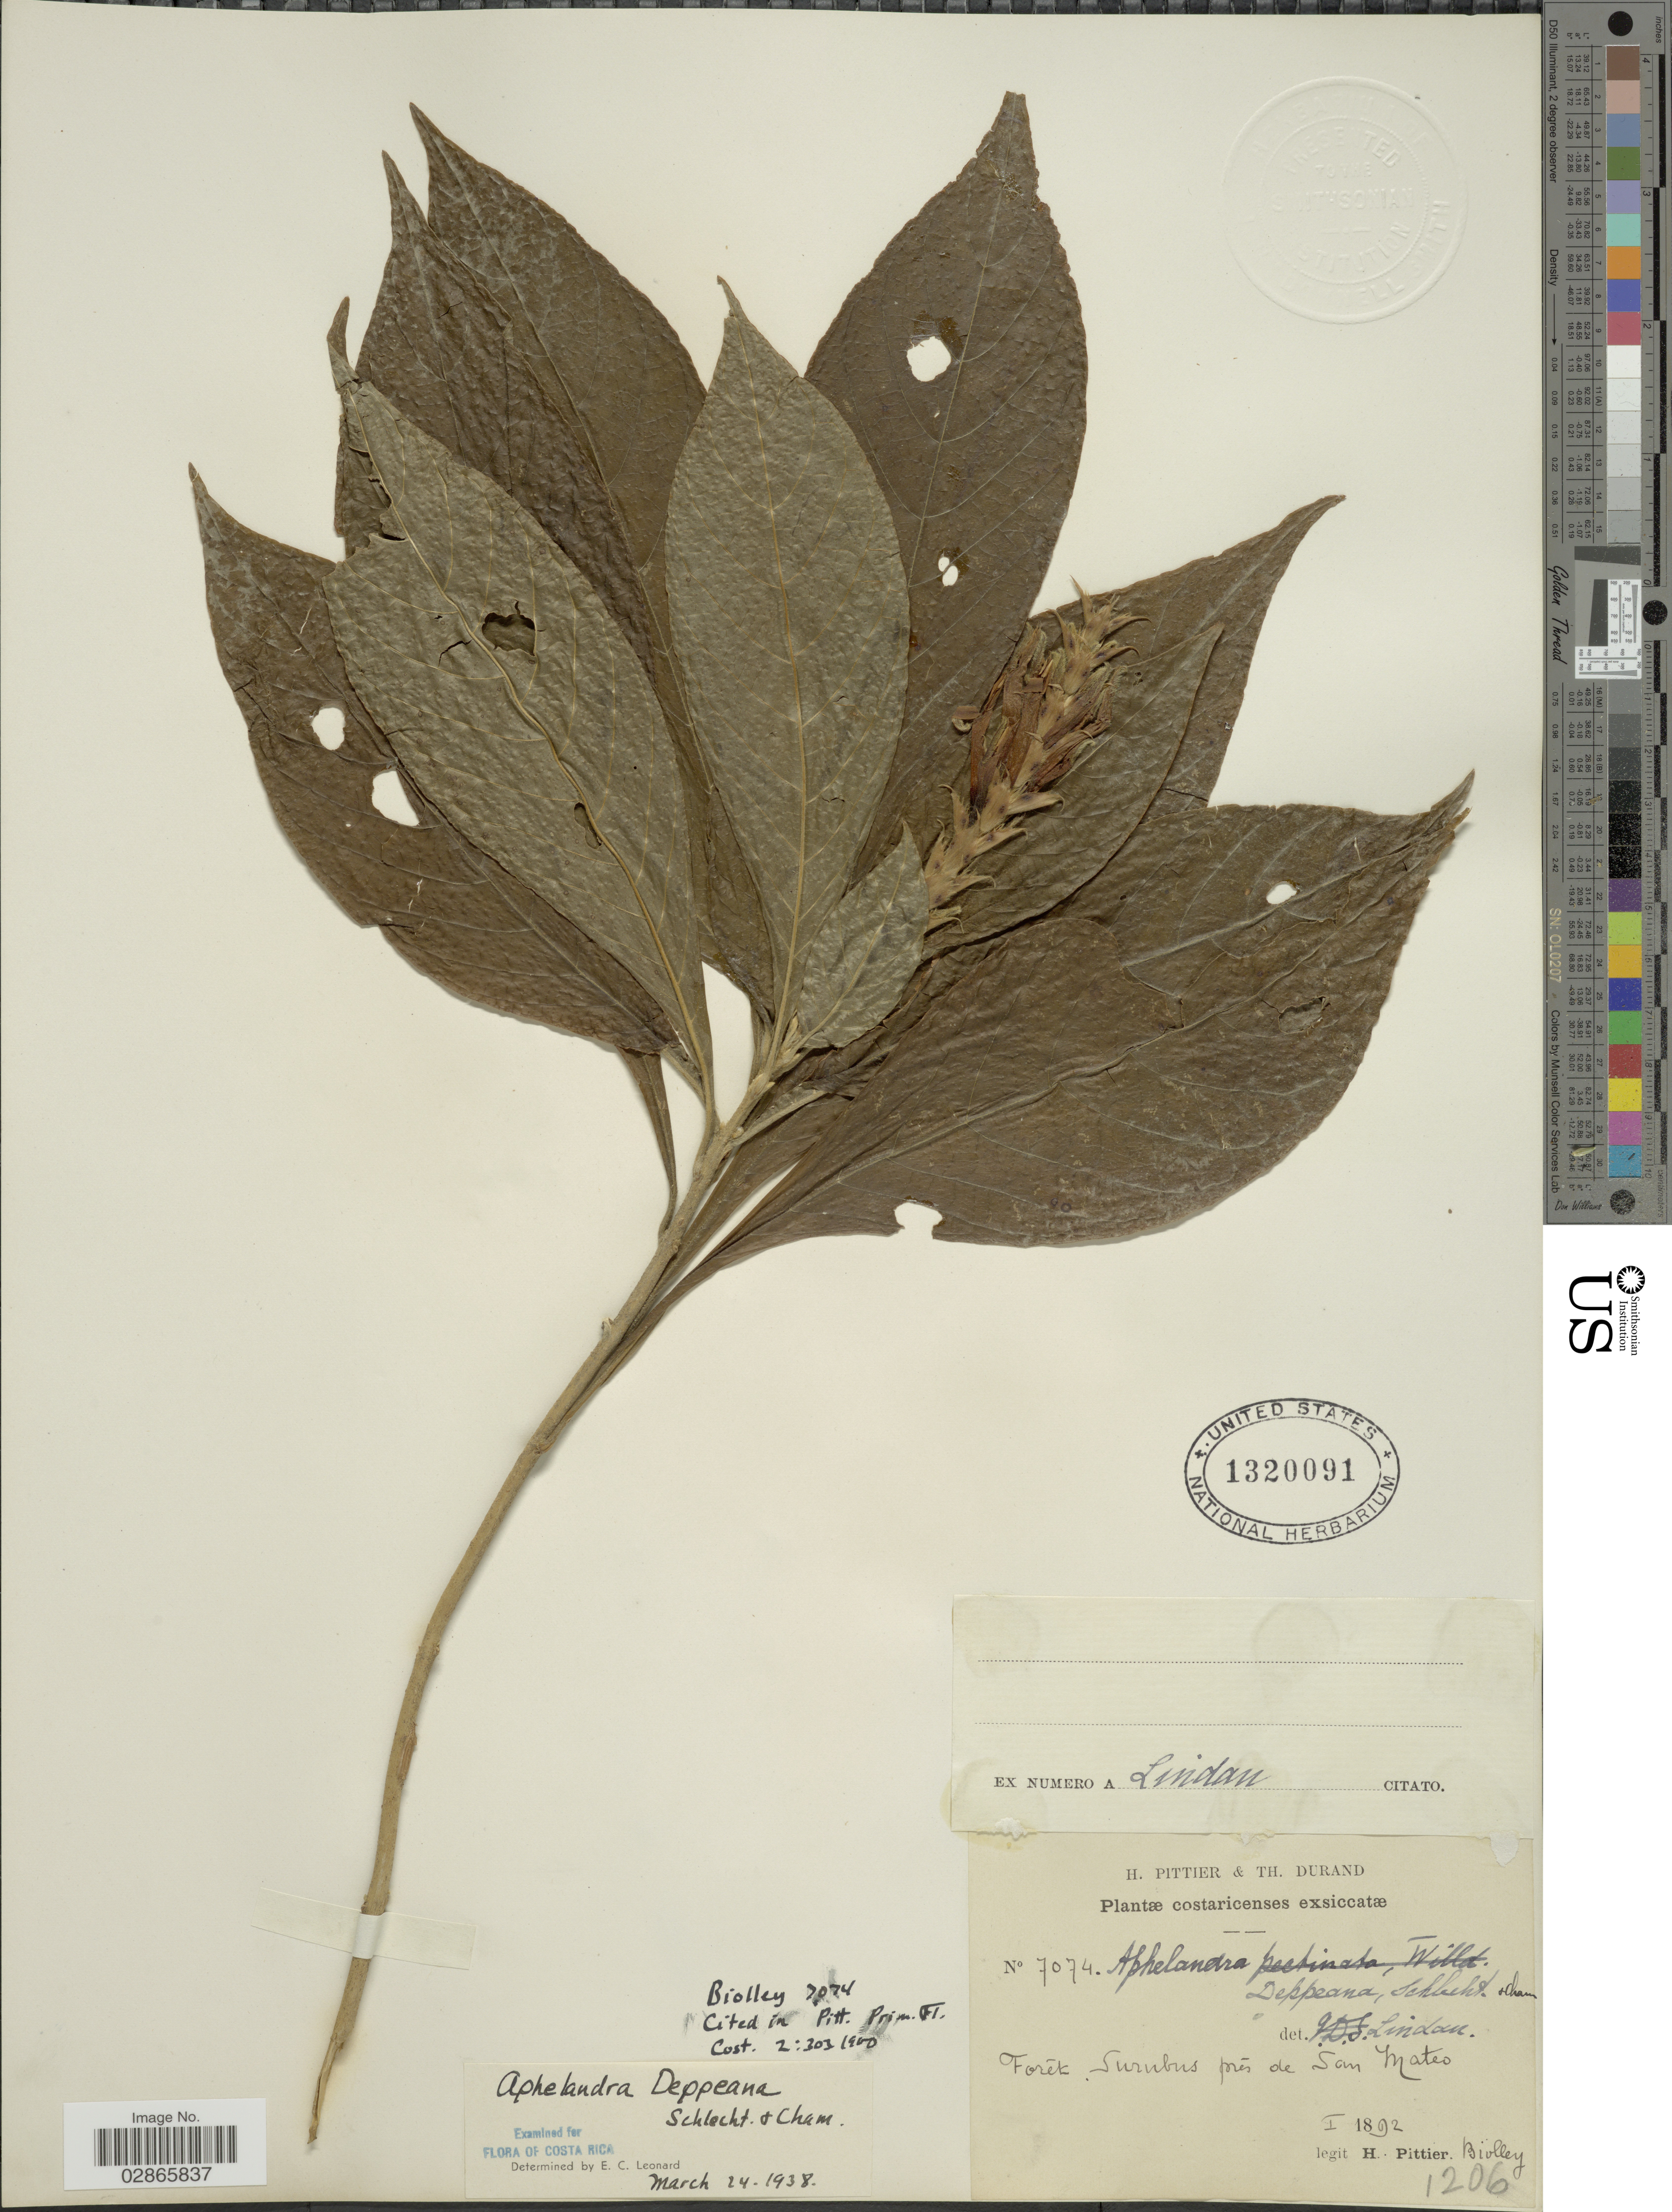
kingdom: Plantae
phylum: Tracheophyta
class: Magnoliopsida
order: Lamiales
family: Acanthaceae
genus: Aphelandra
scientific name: Aphelandra deppeana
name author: Schltdl. & Cham.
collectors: H. F. Pittier & Biolley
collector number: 7074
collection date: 1892-01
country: Costa Rica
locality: Costaricenses. Surubus près de San Mateo.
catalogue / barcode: US 1320091